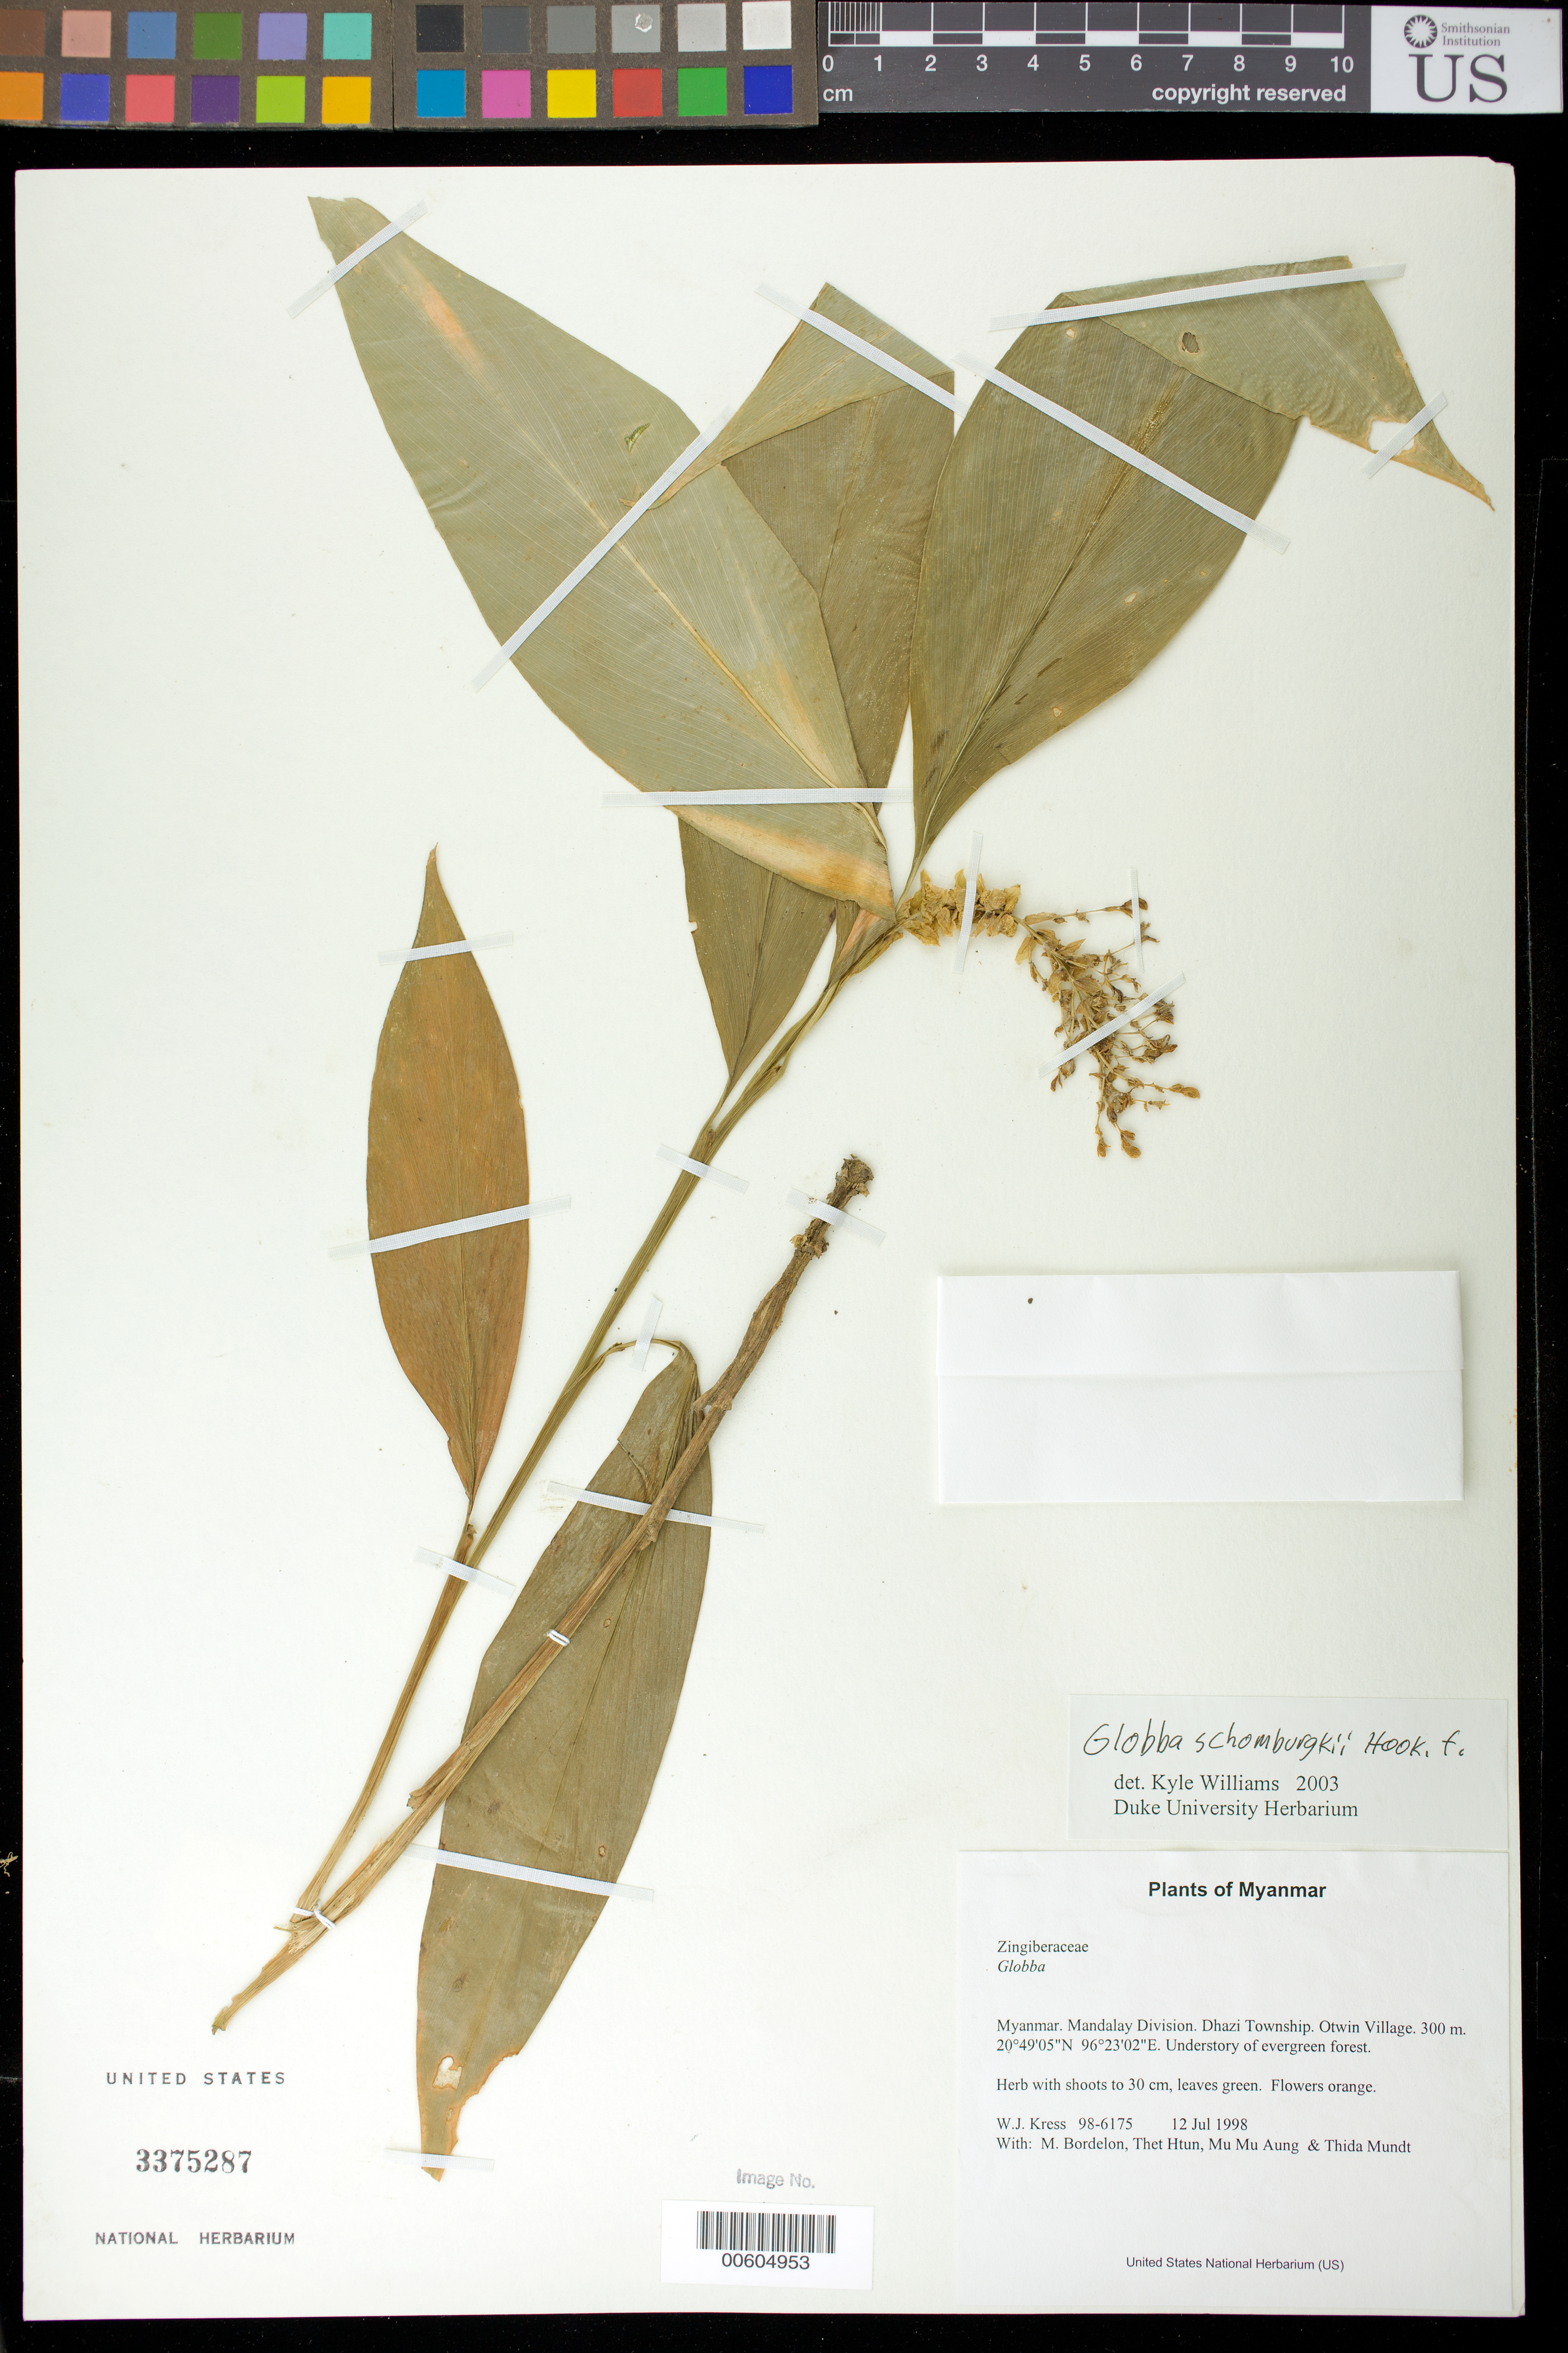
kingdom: Plantae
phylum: Tracheophyta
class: Liliopsida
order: Zingiberales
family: Zingiberaceae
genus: Globba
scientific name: Globba schomburgkii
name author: Hook. f.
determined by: Williams, K. J.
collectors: W. J. Kress, M. Bordelon, Thet Htun, Mu Mu Aung & T. Mundt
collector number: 98-6175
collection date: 1998-07-12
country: Myanmar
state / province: Mandalay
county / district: Dhazi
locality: Otwin Village.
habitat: Understory of evergreen forest.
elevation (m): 300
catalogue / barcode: US 3375287